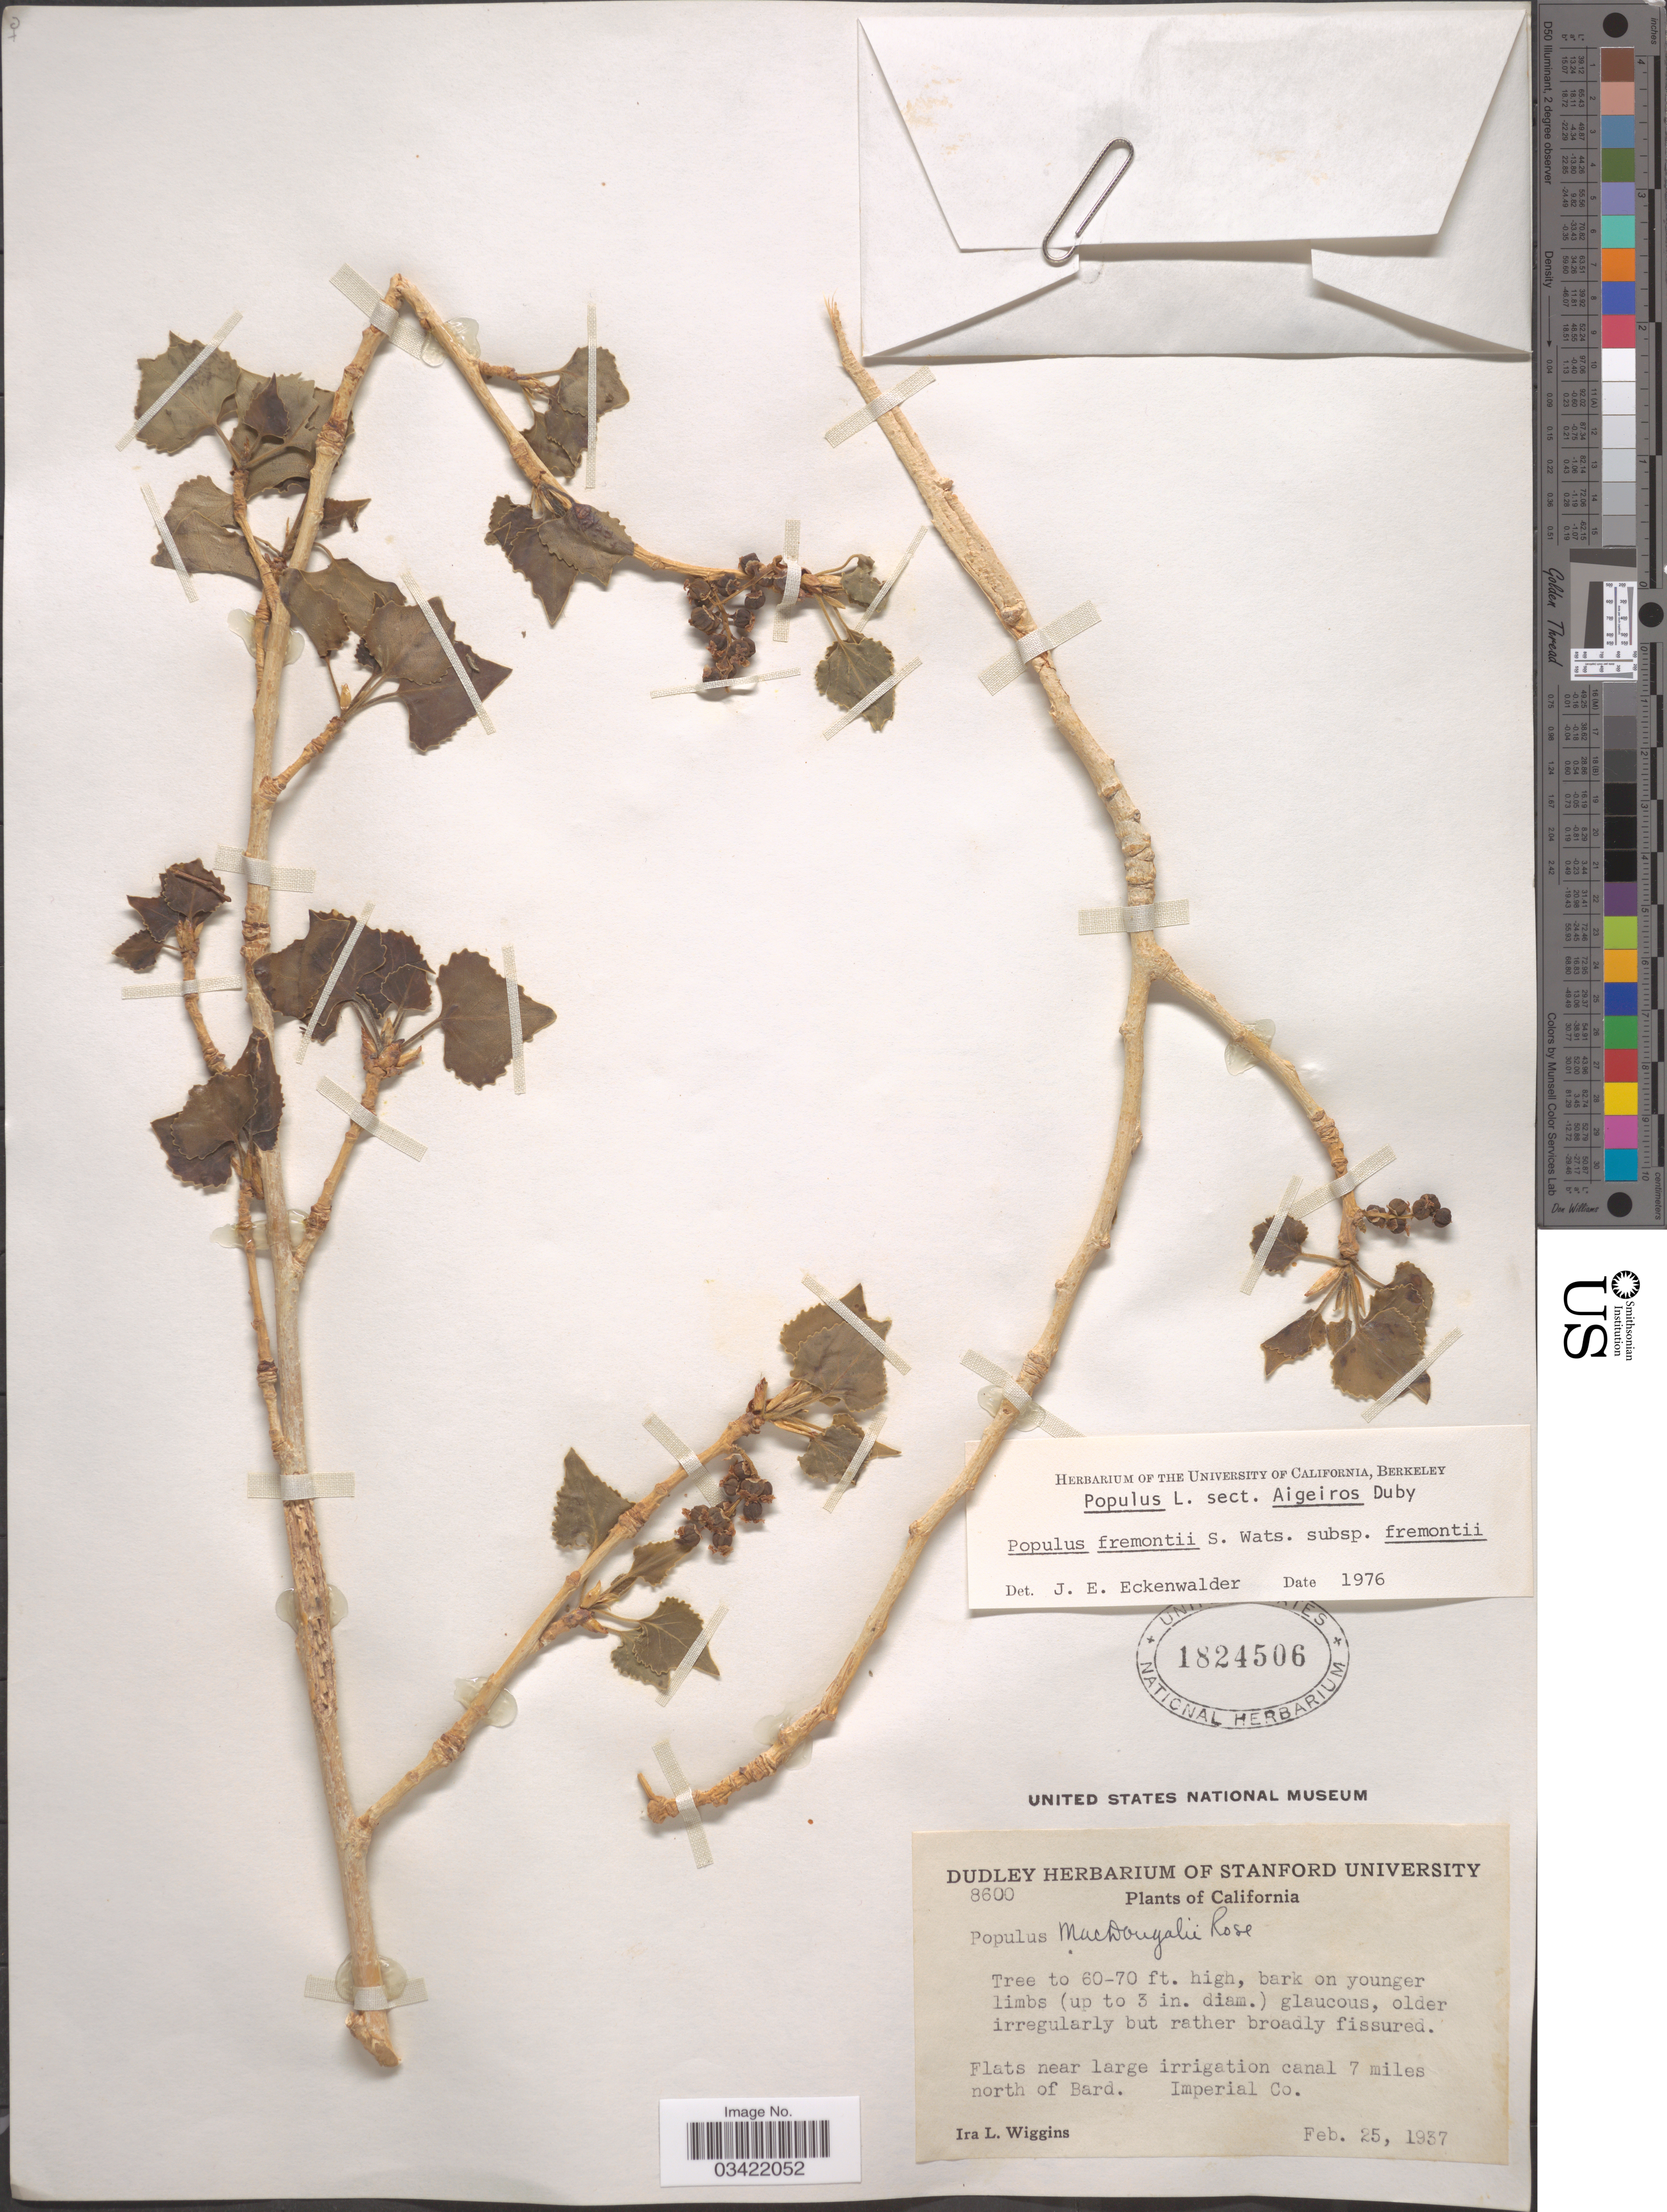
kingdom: Plantae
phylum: Tracheophyta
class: Magnoliopsida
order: Malpighiales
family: Salicaceae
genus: Populus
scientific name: Populus fremontii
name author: S. Watson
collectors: I. L. Wiggins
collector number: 8600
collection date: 1937-02-25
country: United States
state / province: California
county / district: Imperial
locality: Flats near large irrigation canal 7 miles north of Bard. Imperial Co.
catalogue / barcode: US 1824506